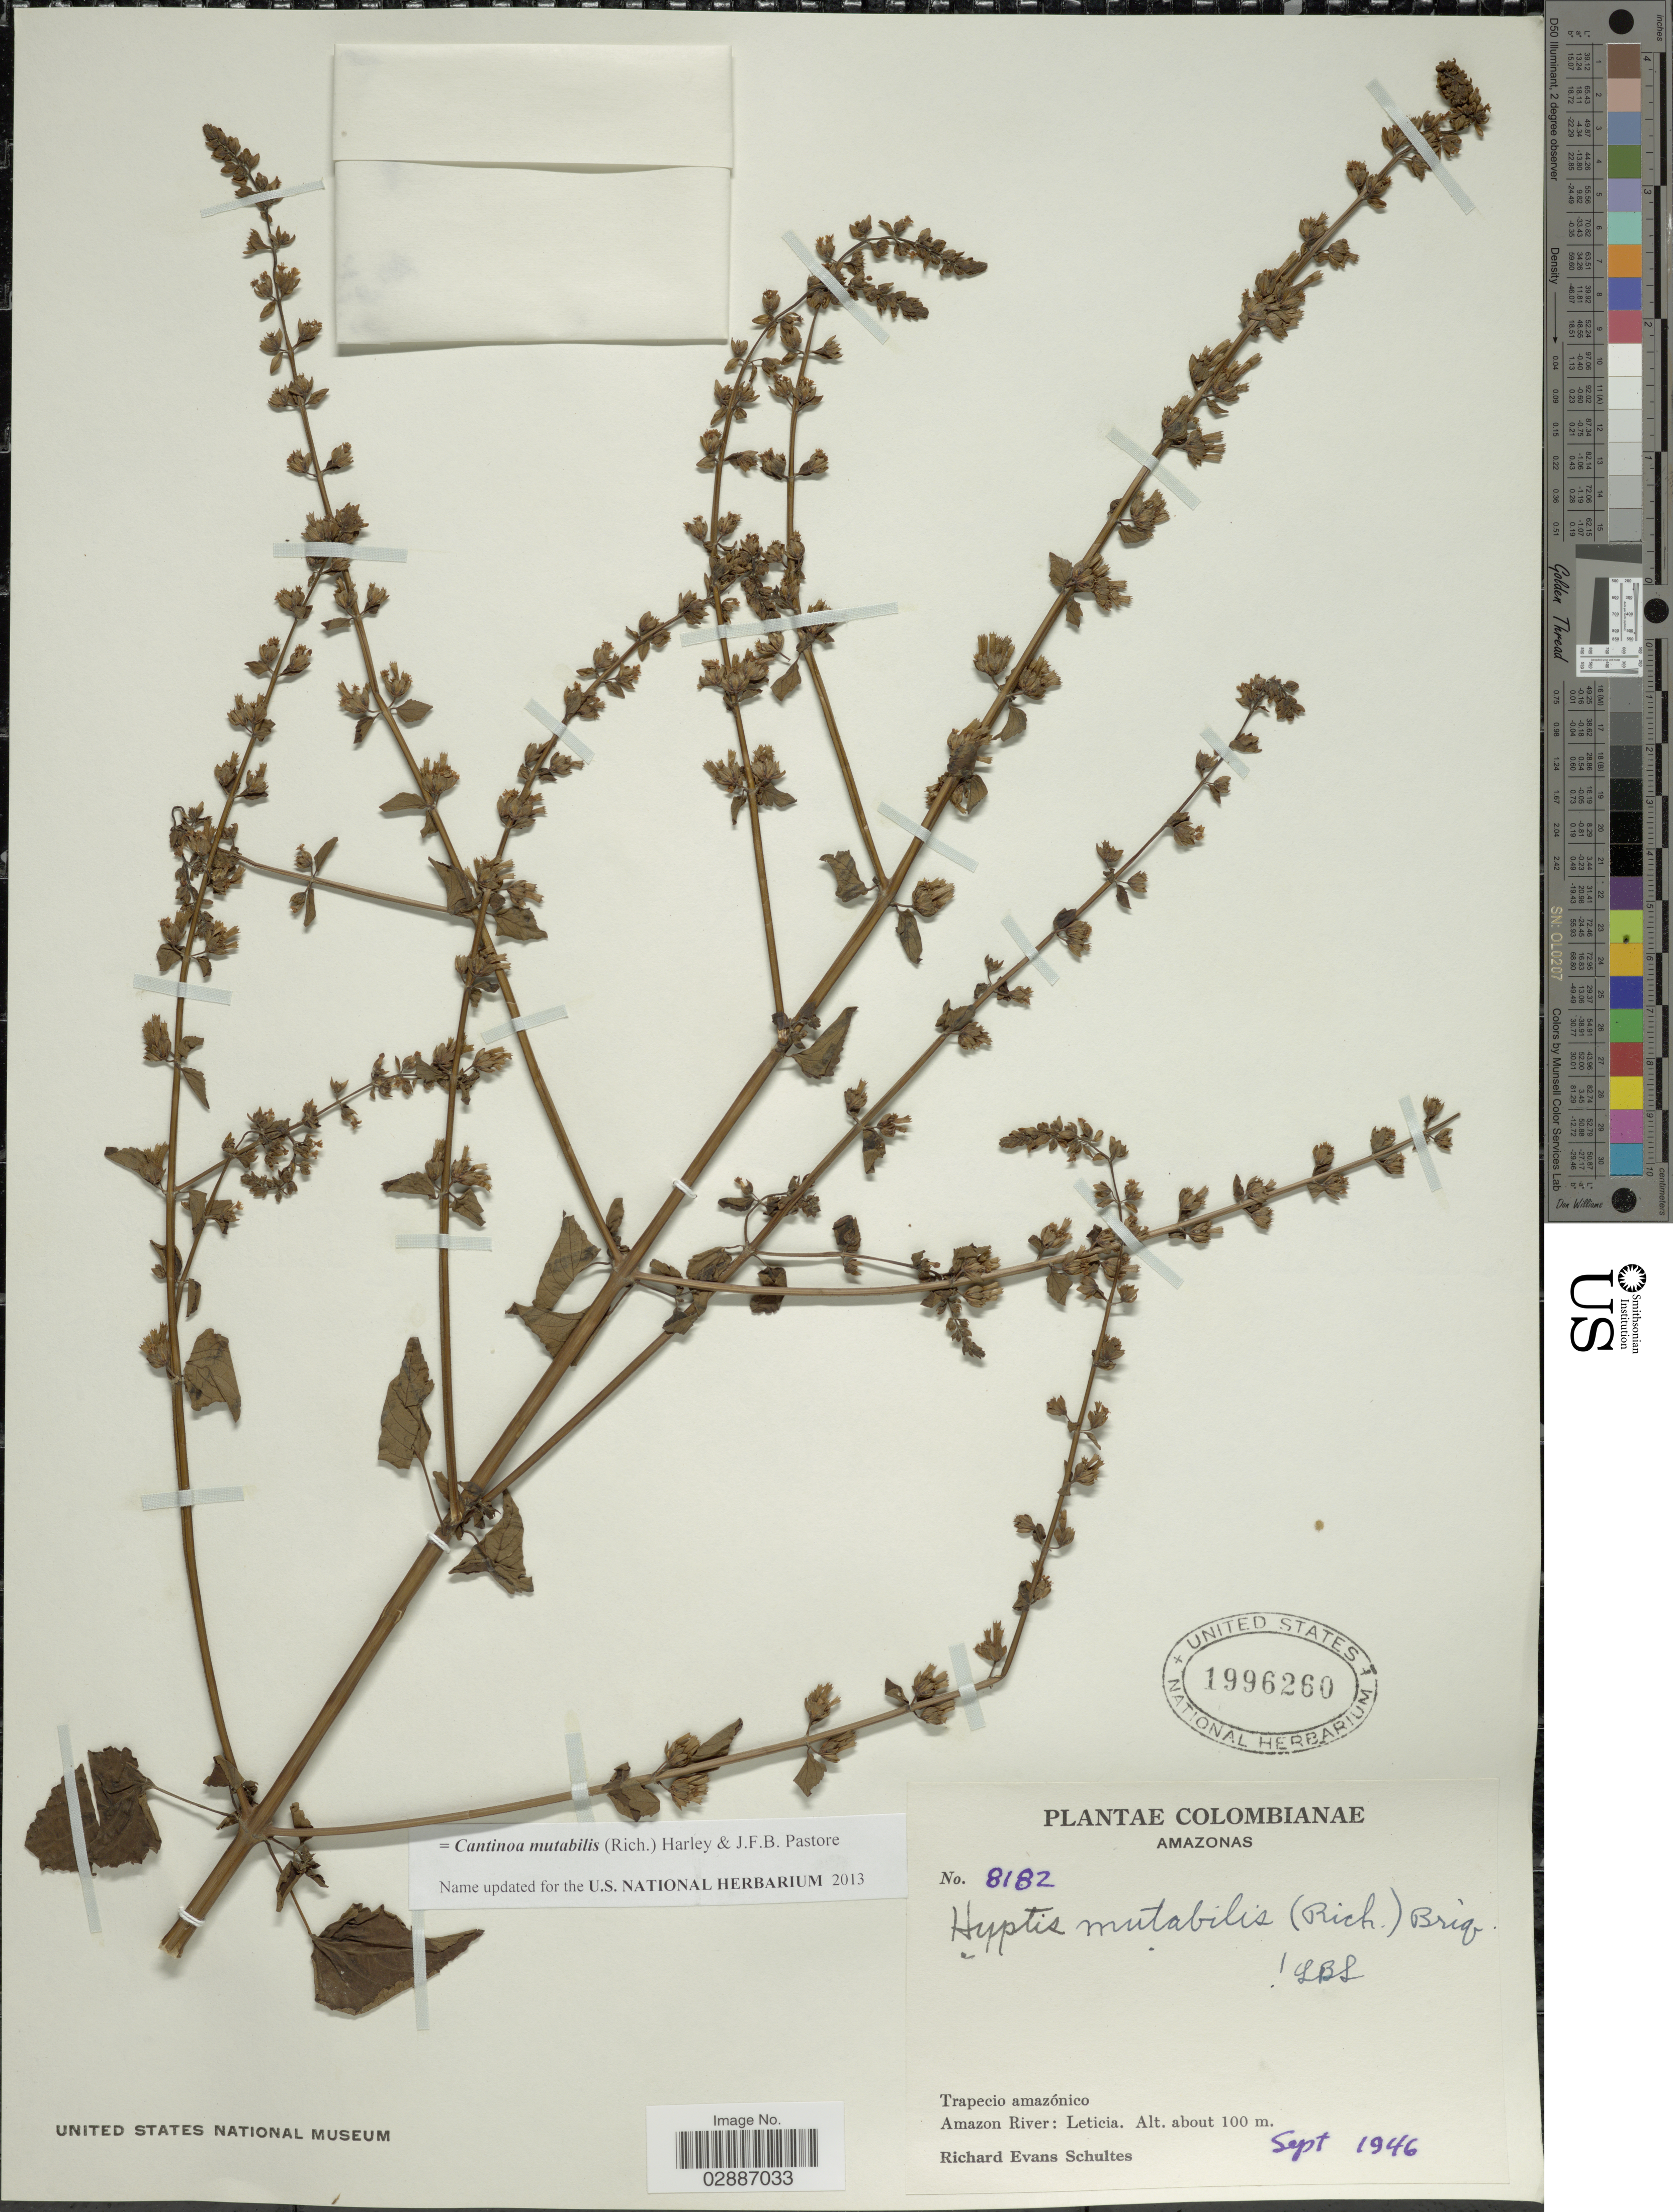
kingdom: Plantae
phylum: Tracheophyta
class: Magnoliopsida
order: Lamiales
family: Lamiaceae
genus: Cantinoa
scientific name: Cantinoa mutabilis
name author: (Epling) Harley & J.F.B. Pastore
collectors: R. E. Schultes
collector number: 8182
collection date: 1946-09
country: Colombia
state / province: Amazônas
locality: Trapecio amazónico. Amazon River: Leticia.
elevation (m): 100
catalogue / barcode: US 1996260